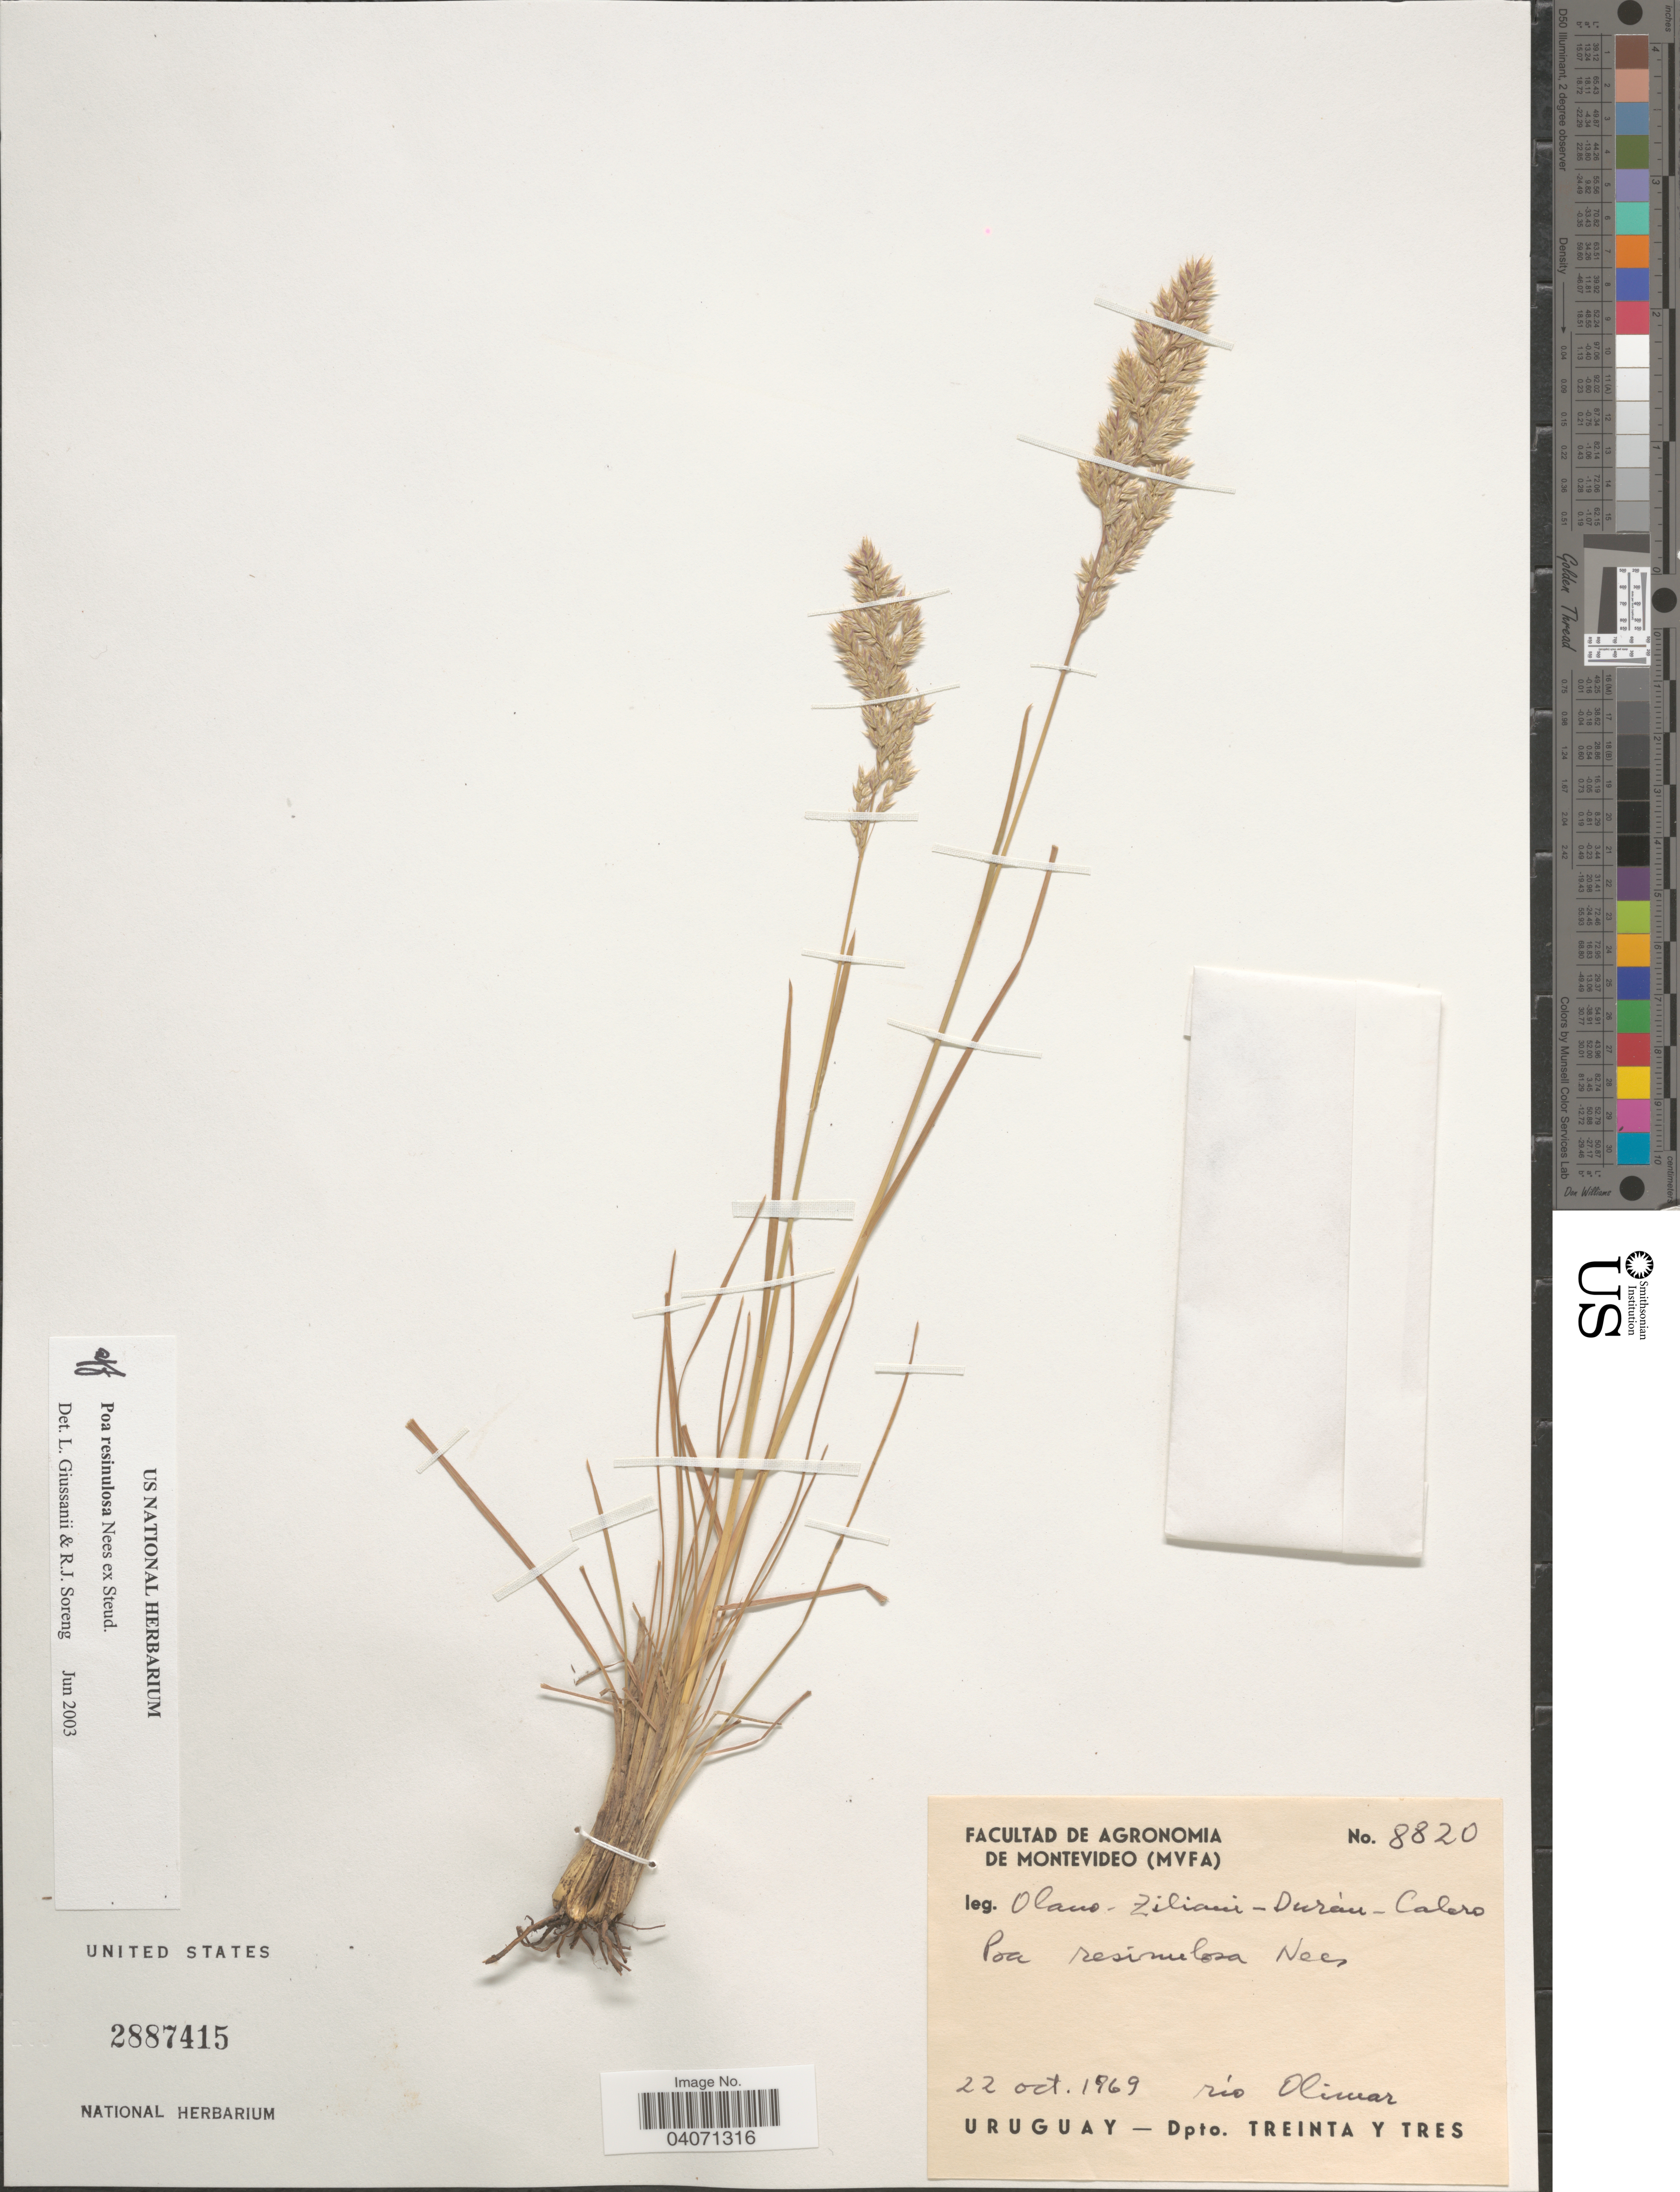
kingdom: Plantae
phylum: Tracheophyta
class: Liliopsida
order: Poales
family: Poaceae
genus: Poa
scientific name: Poa resinulosa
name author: Nees ex Steud.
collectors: Olano, Ziliaui, Durán & V. Calero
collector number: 8820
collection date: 1969-10-22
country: Uruguay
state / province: Treinta y Tres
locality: Río Olimar. Dpto. Treinte y Tres.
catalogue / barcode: US 2887415